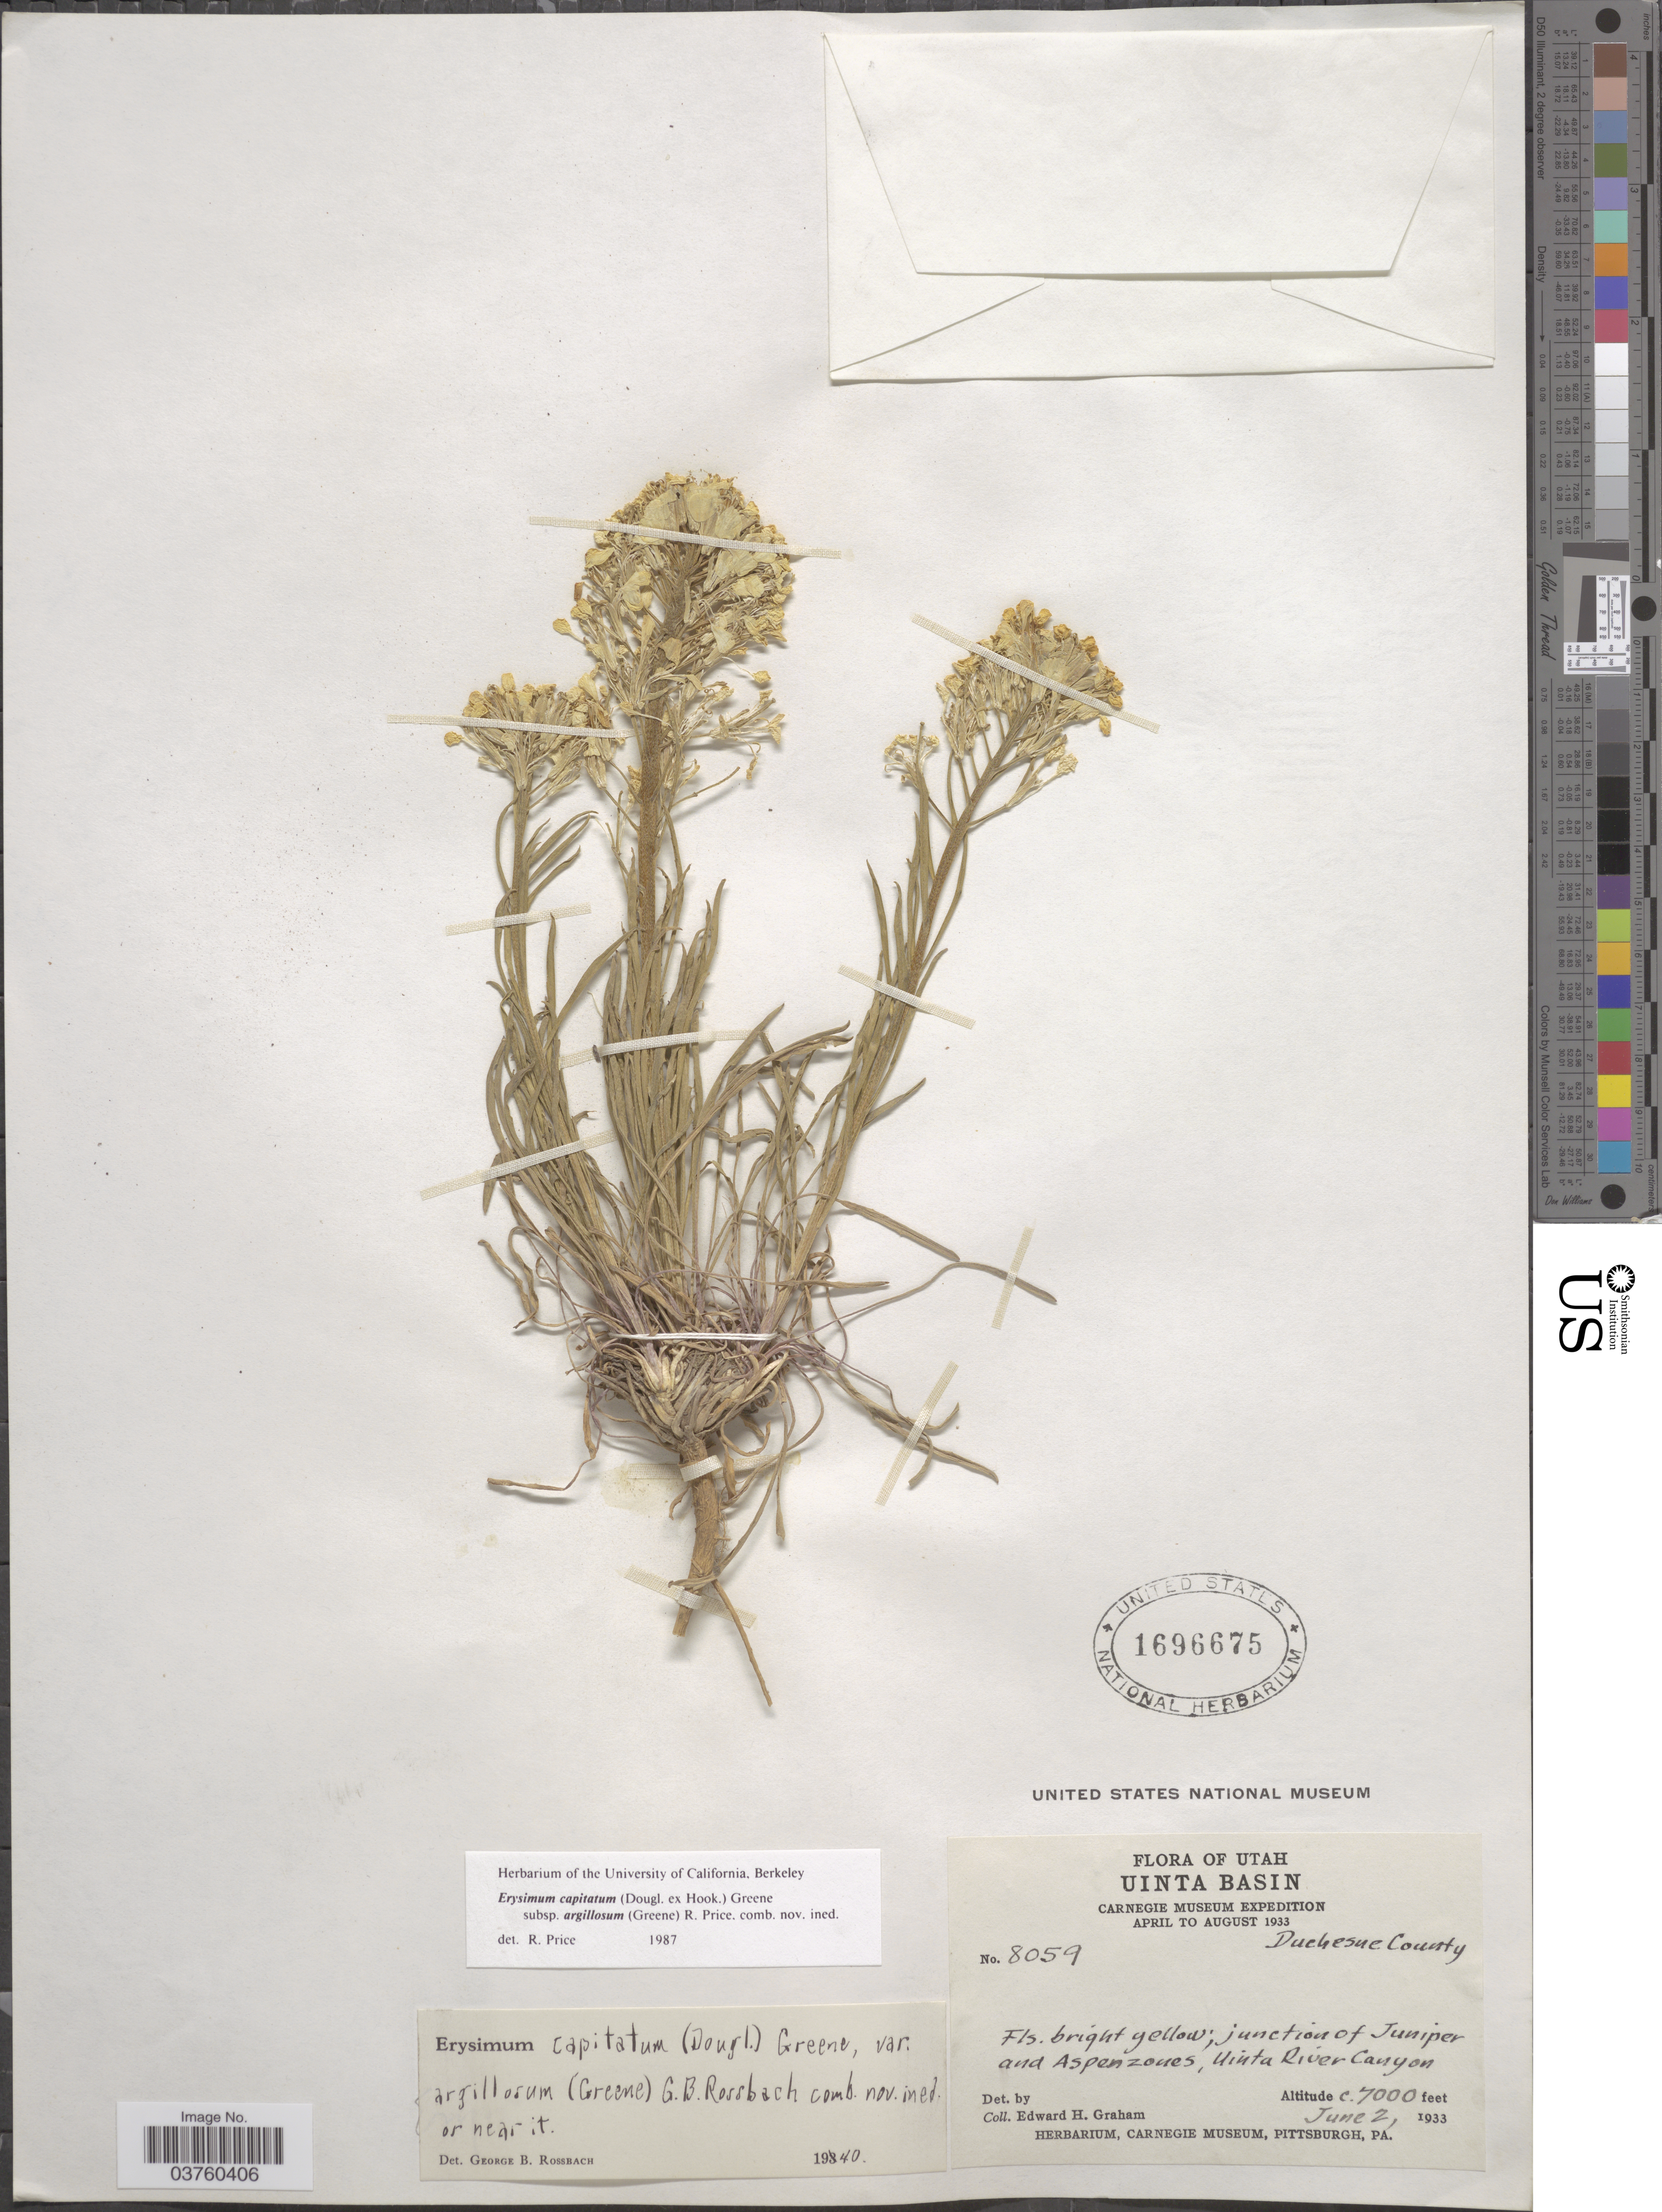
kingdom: Plantae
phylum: Tracheophyta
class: Magnoliopsida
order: Brassicales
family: Brassicaceae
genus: Erysimum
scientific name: Erysimum capitatum subsp. argillosum (Greene) R.A. Price comb. nov. ined.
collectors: E. H. Graham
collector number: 8059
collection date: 1933-06-02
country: United States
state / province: Utah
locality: Uinta Basin. Duchesne County. Junction of Juniper and Aspen zones, Uinta River Canyon.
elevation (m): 2134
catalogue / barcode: US 1696675